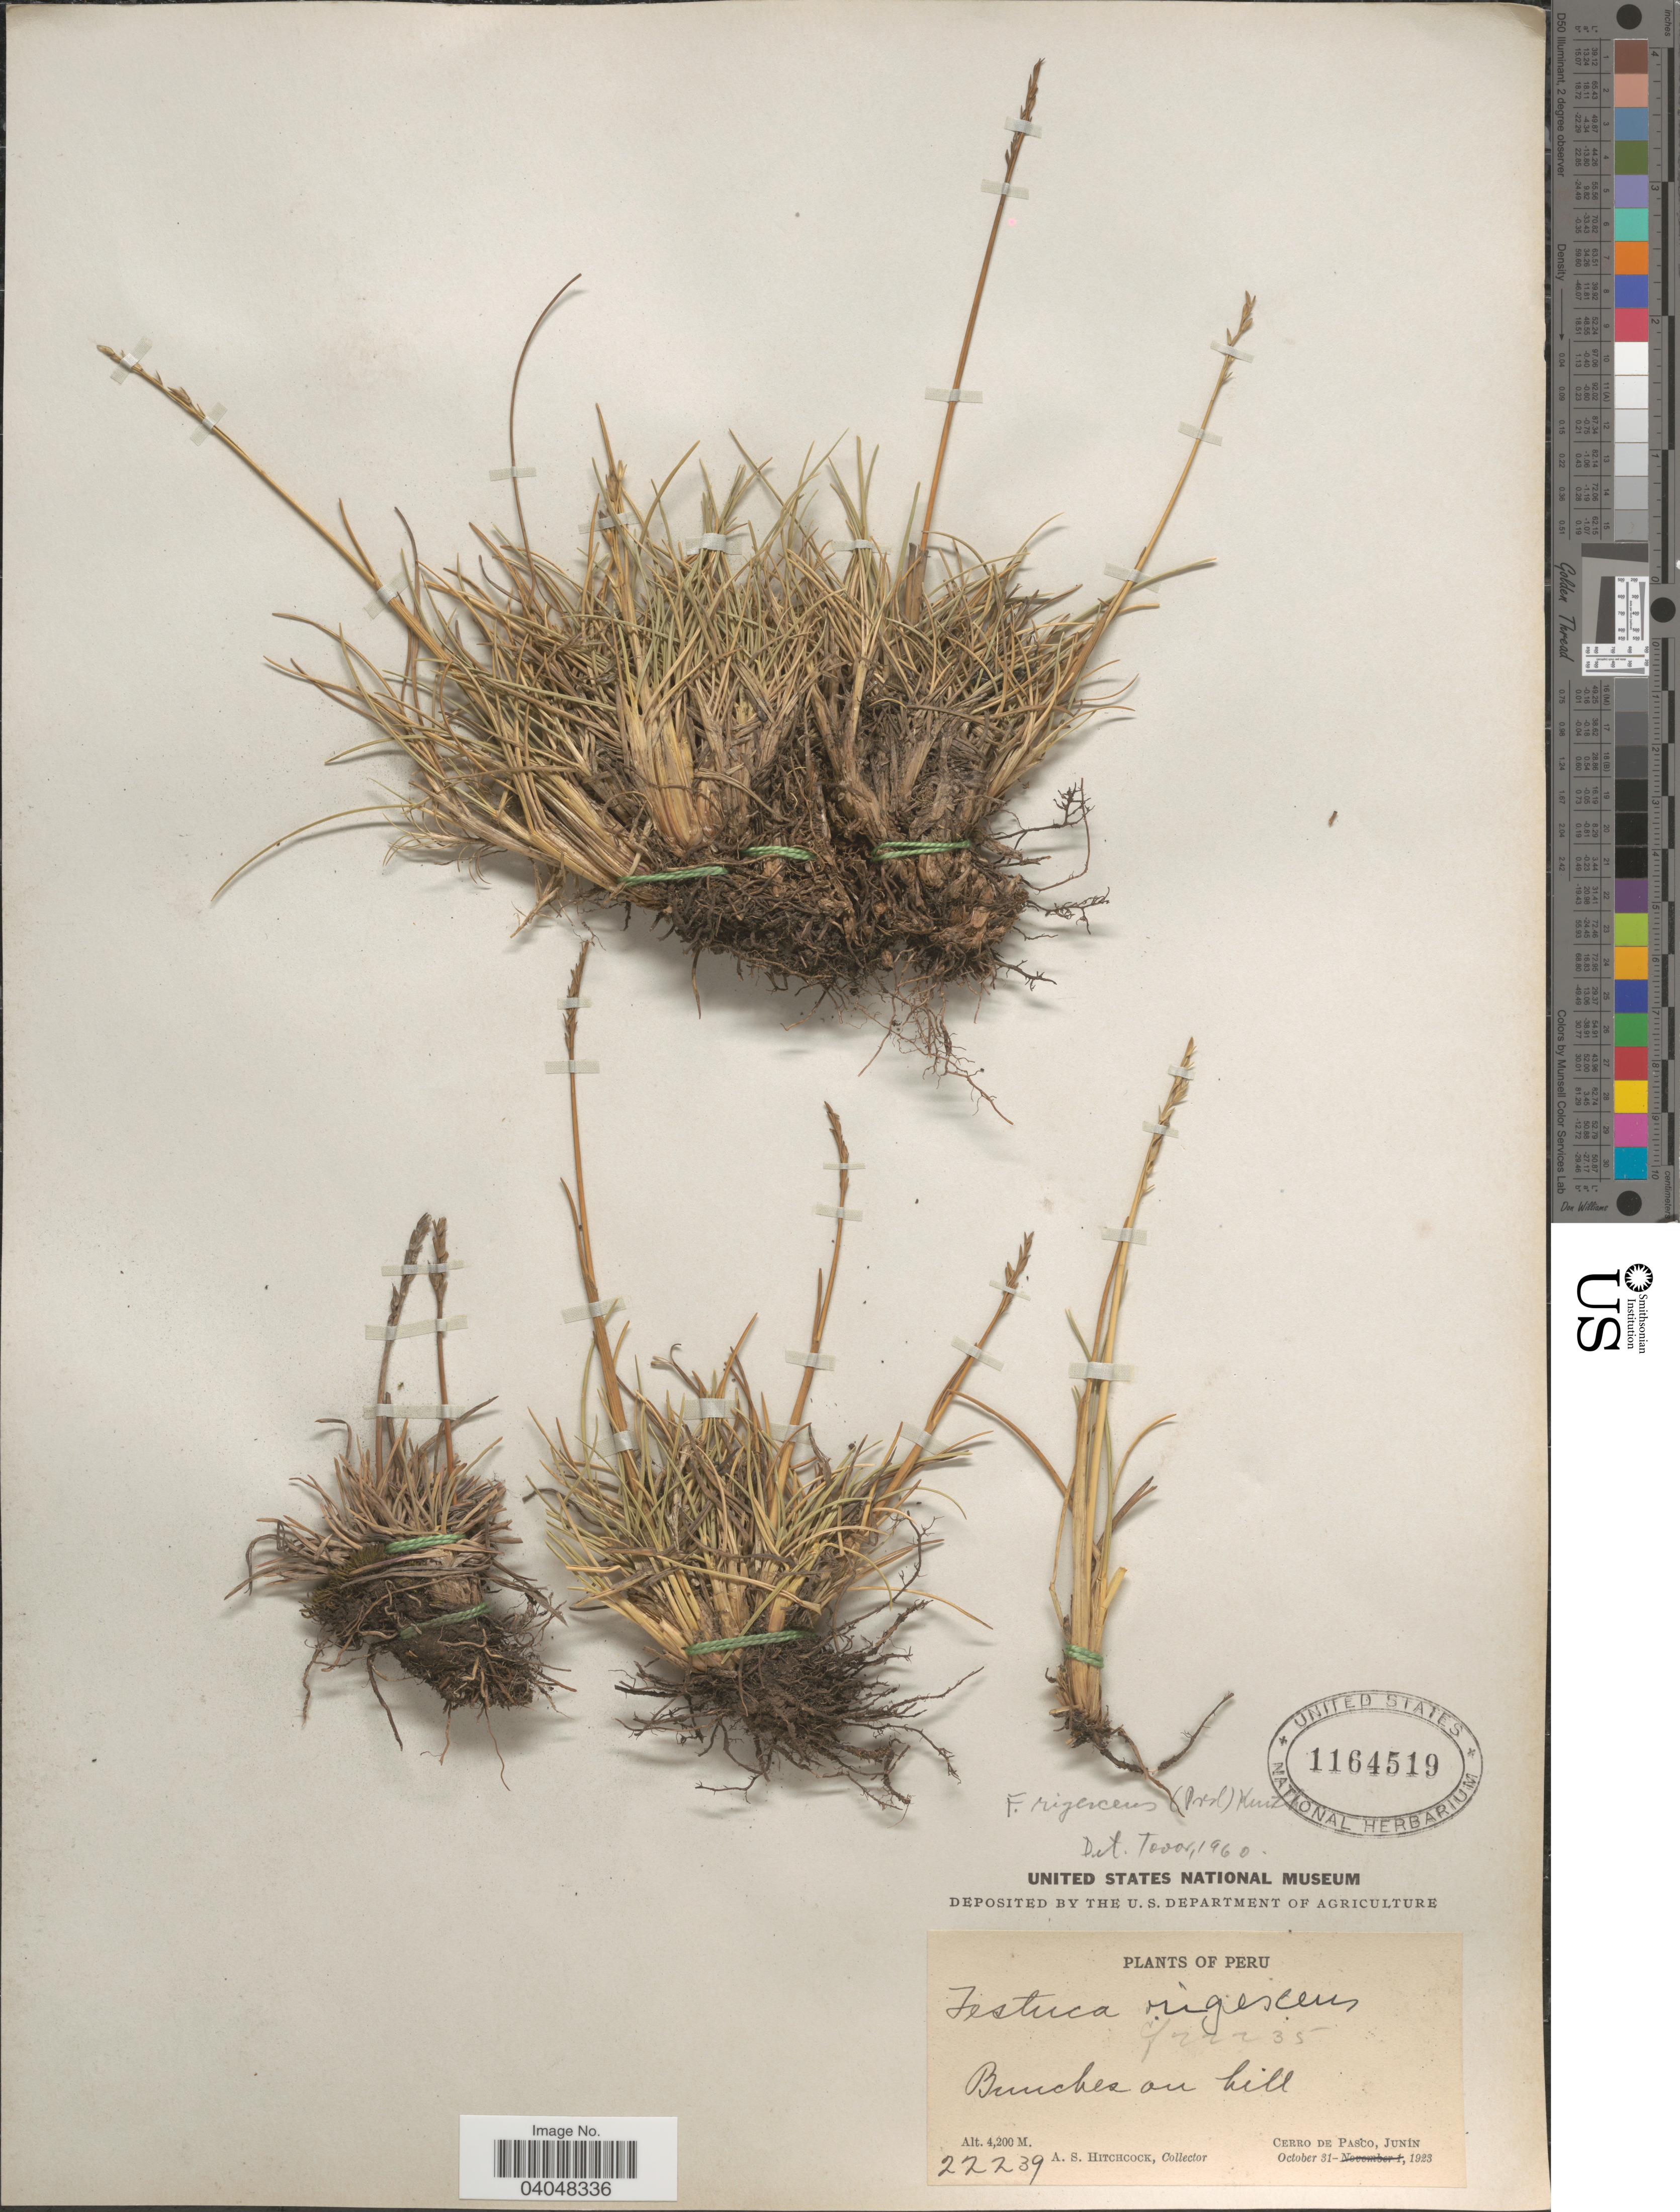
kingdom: Plantae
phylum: Tracheophyta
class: Liliopsida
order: Poales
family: Poaceae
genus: Festuca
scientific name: Festuca rigescens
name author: (J. Presl) Kunth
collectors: A. S. Hitchcock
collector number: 22239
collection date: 1923-10-31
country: Peru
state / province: Junín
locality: Cerro de Pasco.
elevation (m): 4200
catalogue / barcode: US 1164519